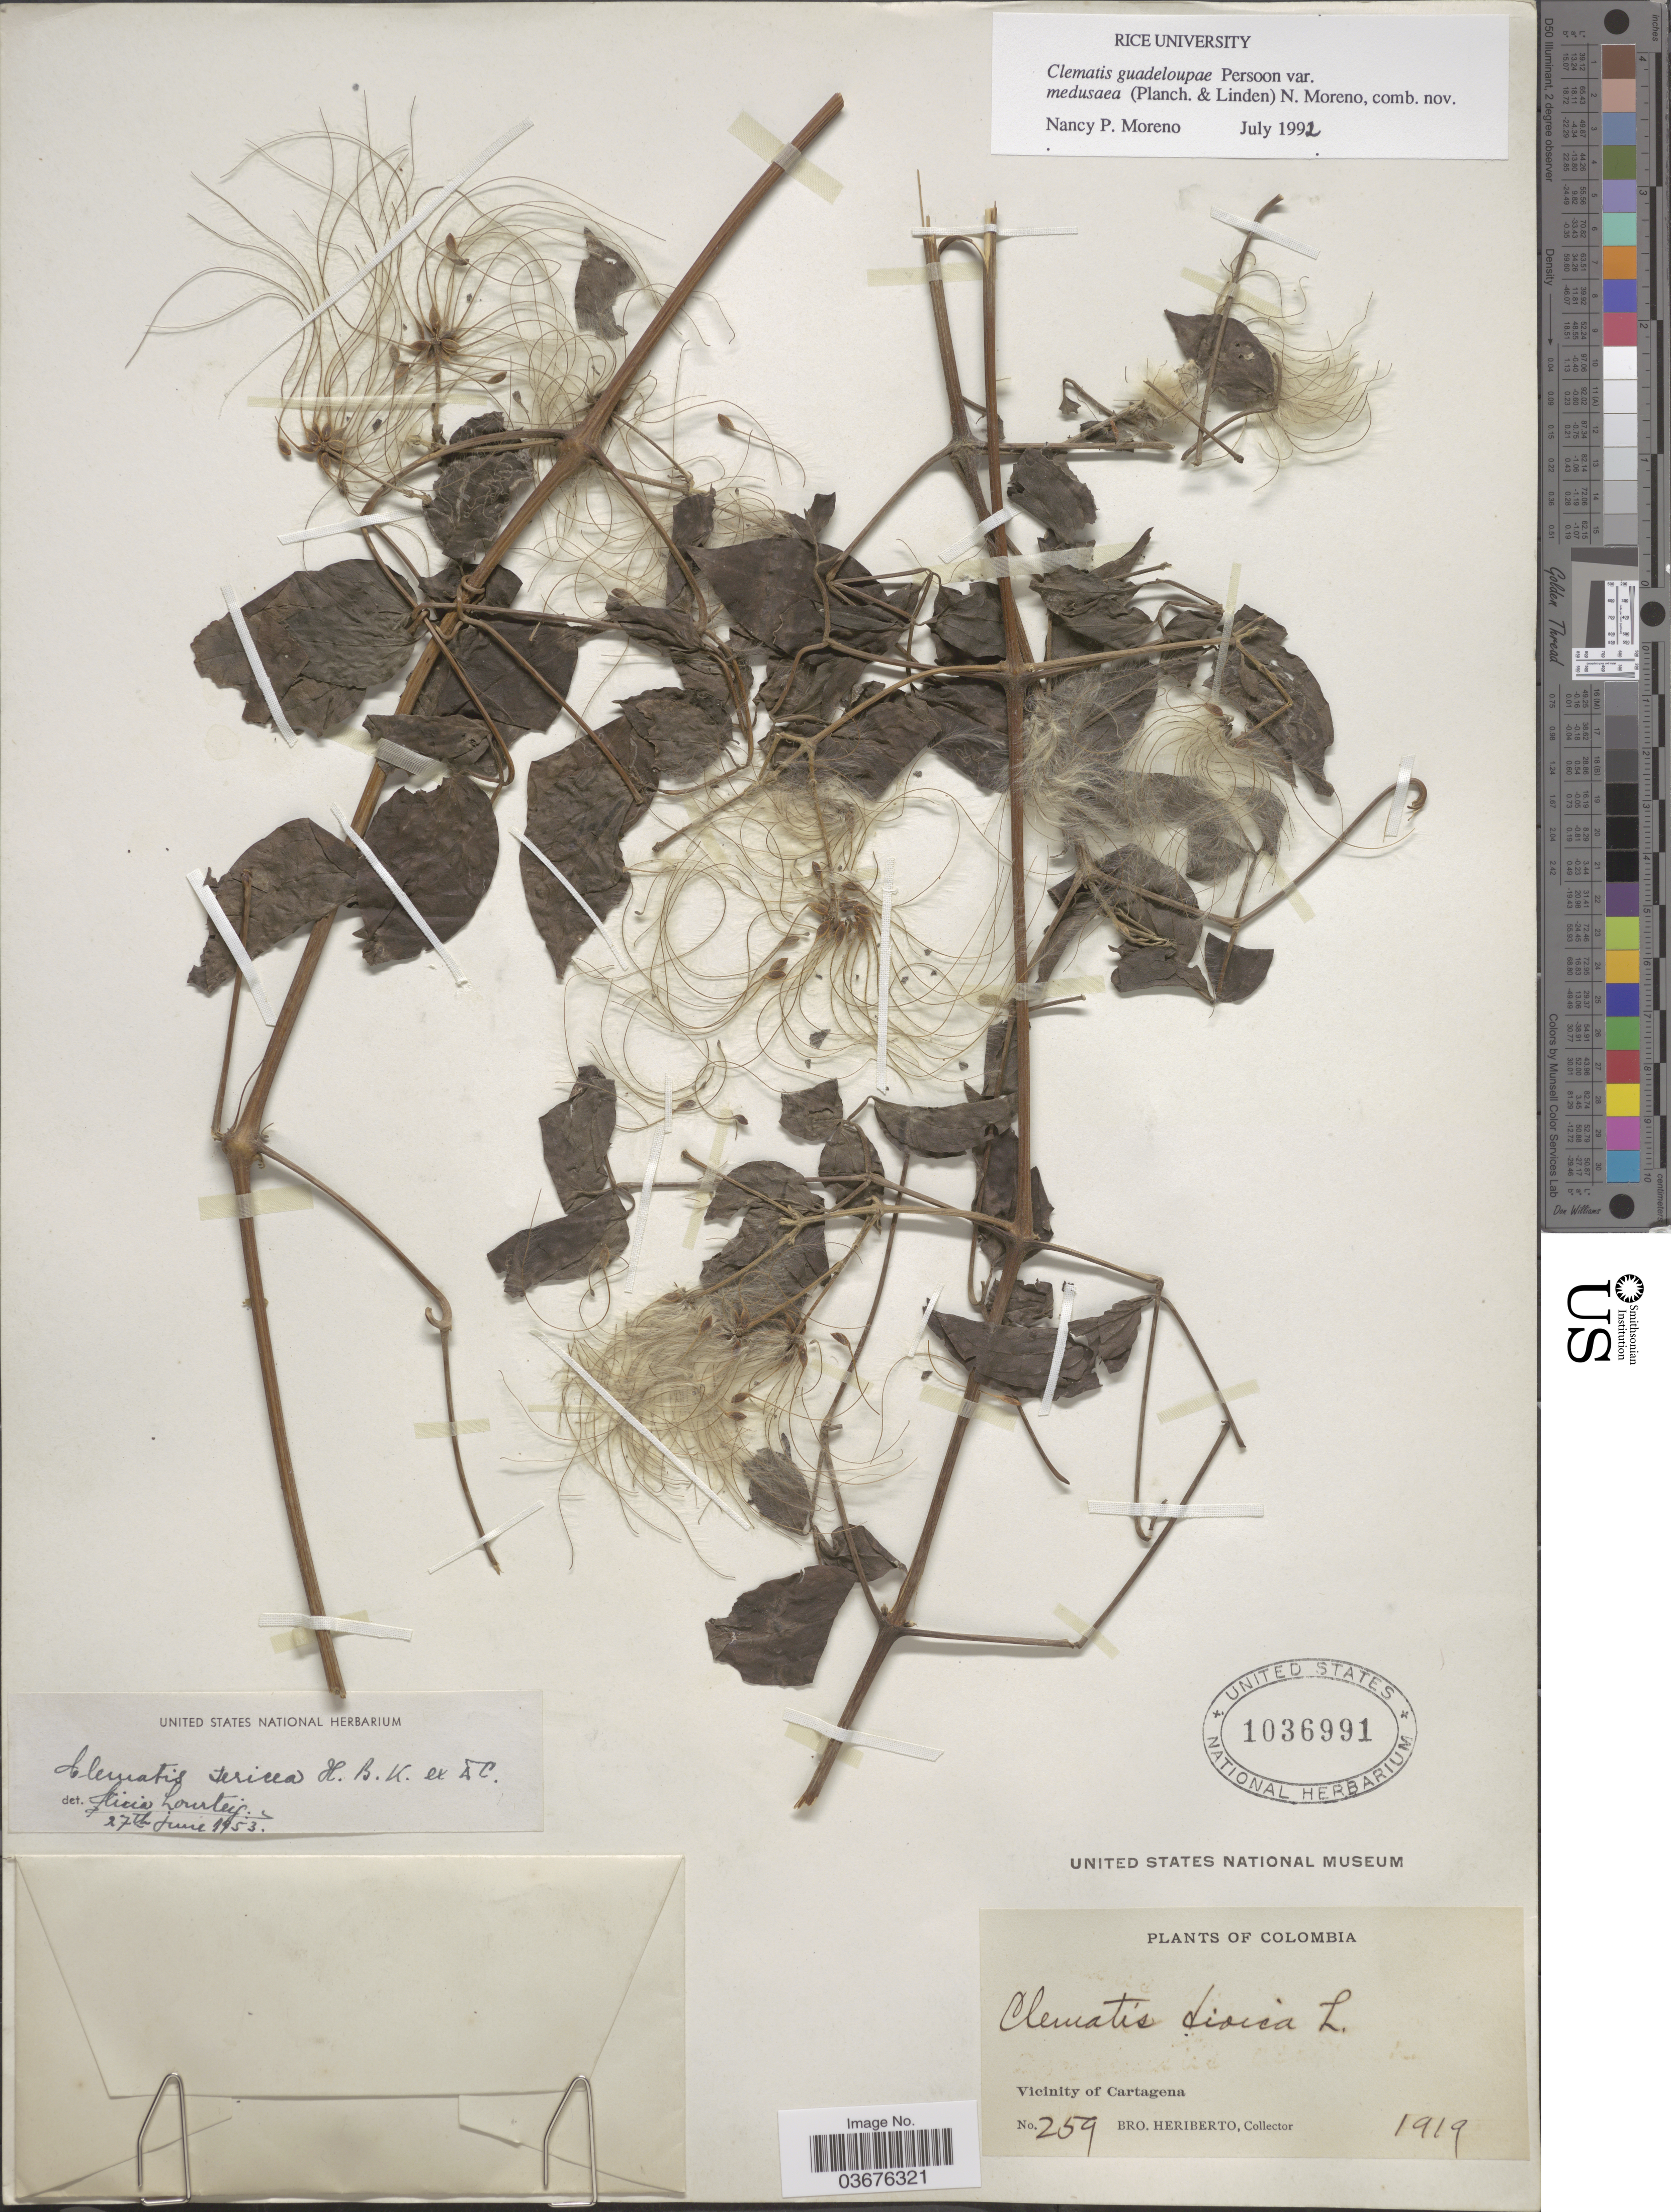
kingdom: Plantae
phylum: Tracheophyta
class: Magnoliopsida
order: Ranunculales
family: Ranunculaceae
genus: Clematis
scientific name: Clematis guadeloupae var. medusaea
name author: (Planch. & Linden) N.P. Moreno ex P.E. Berry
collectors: B. Heriberto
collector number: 259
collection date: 1919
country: Colombia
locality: Vicinity of Cartagena.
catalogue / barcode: US 1036991